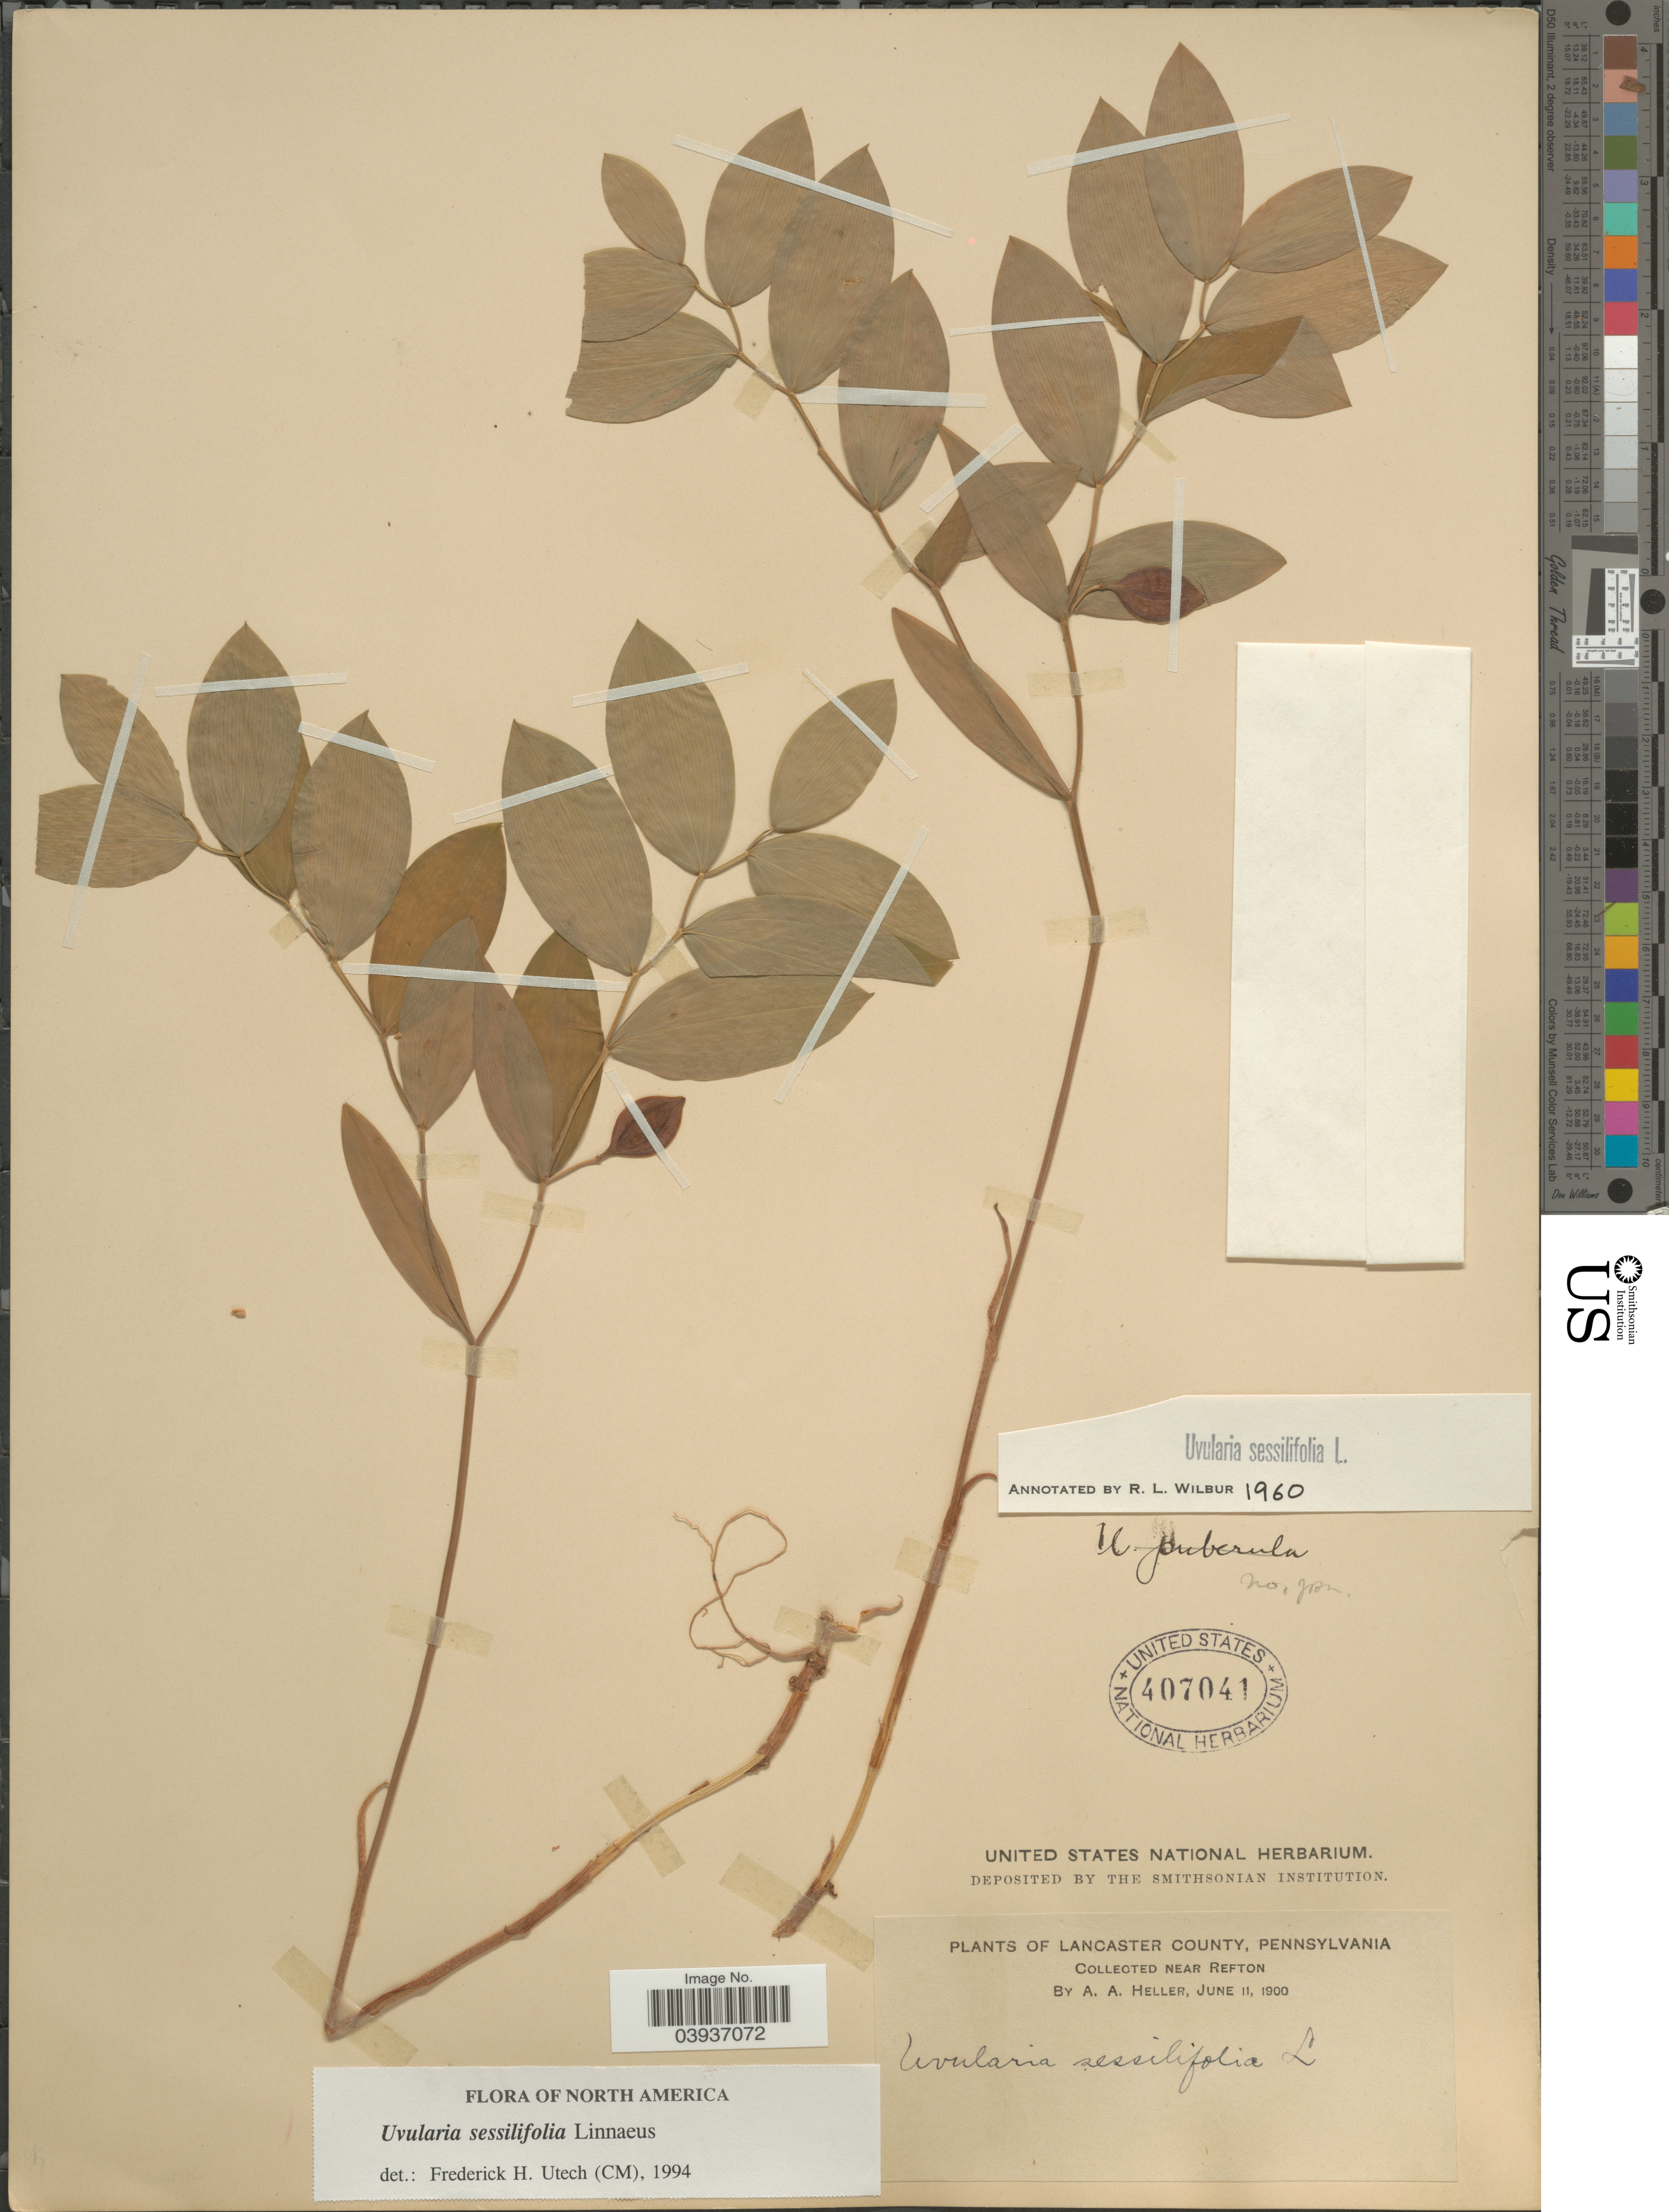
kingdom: Plantae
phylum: Tracheophyta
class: Liliopsida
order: Liliales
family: Colchicaceae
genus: Uvularia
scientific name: Uvularia sessilifolia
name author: L.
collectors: A. A. Heller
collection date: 1900-06-11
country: United States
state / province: Pennsylvania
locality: Lancaster County. Near Refton.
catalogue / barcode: US 407041